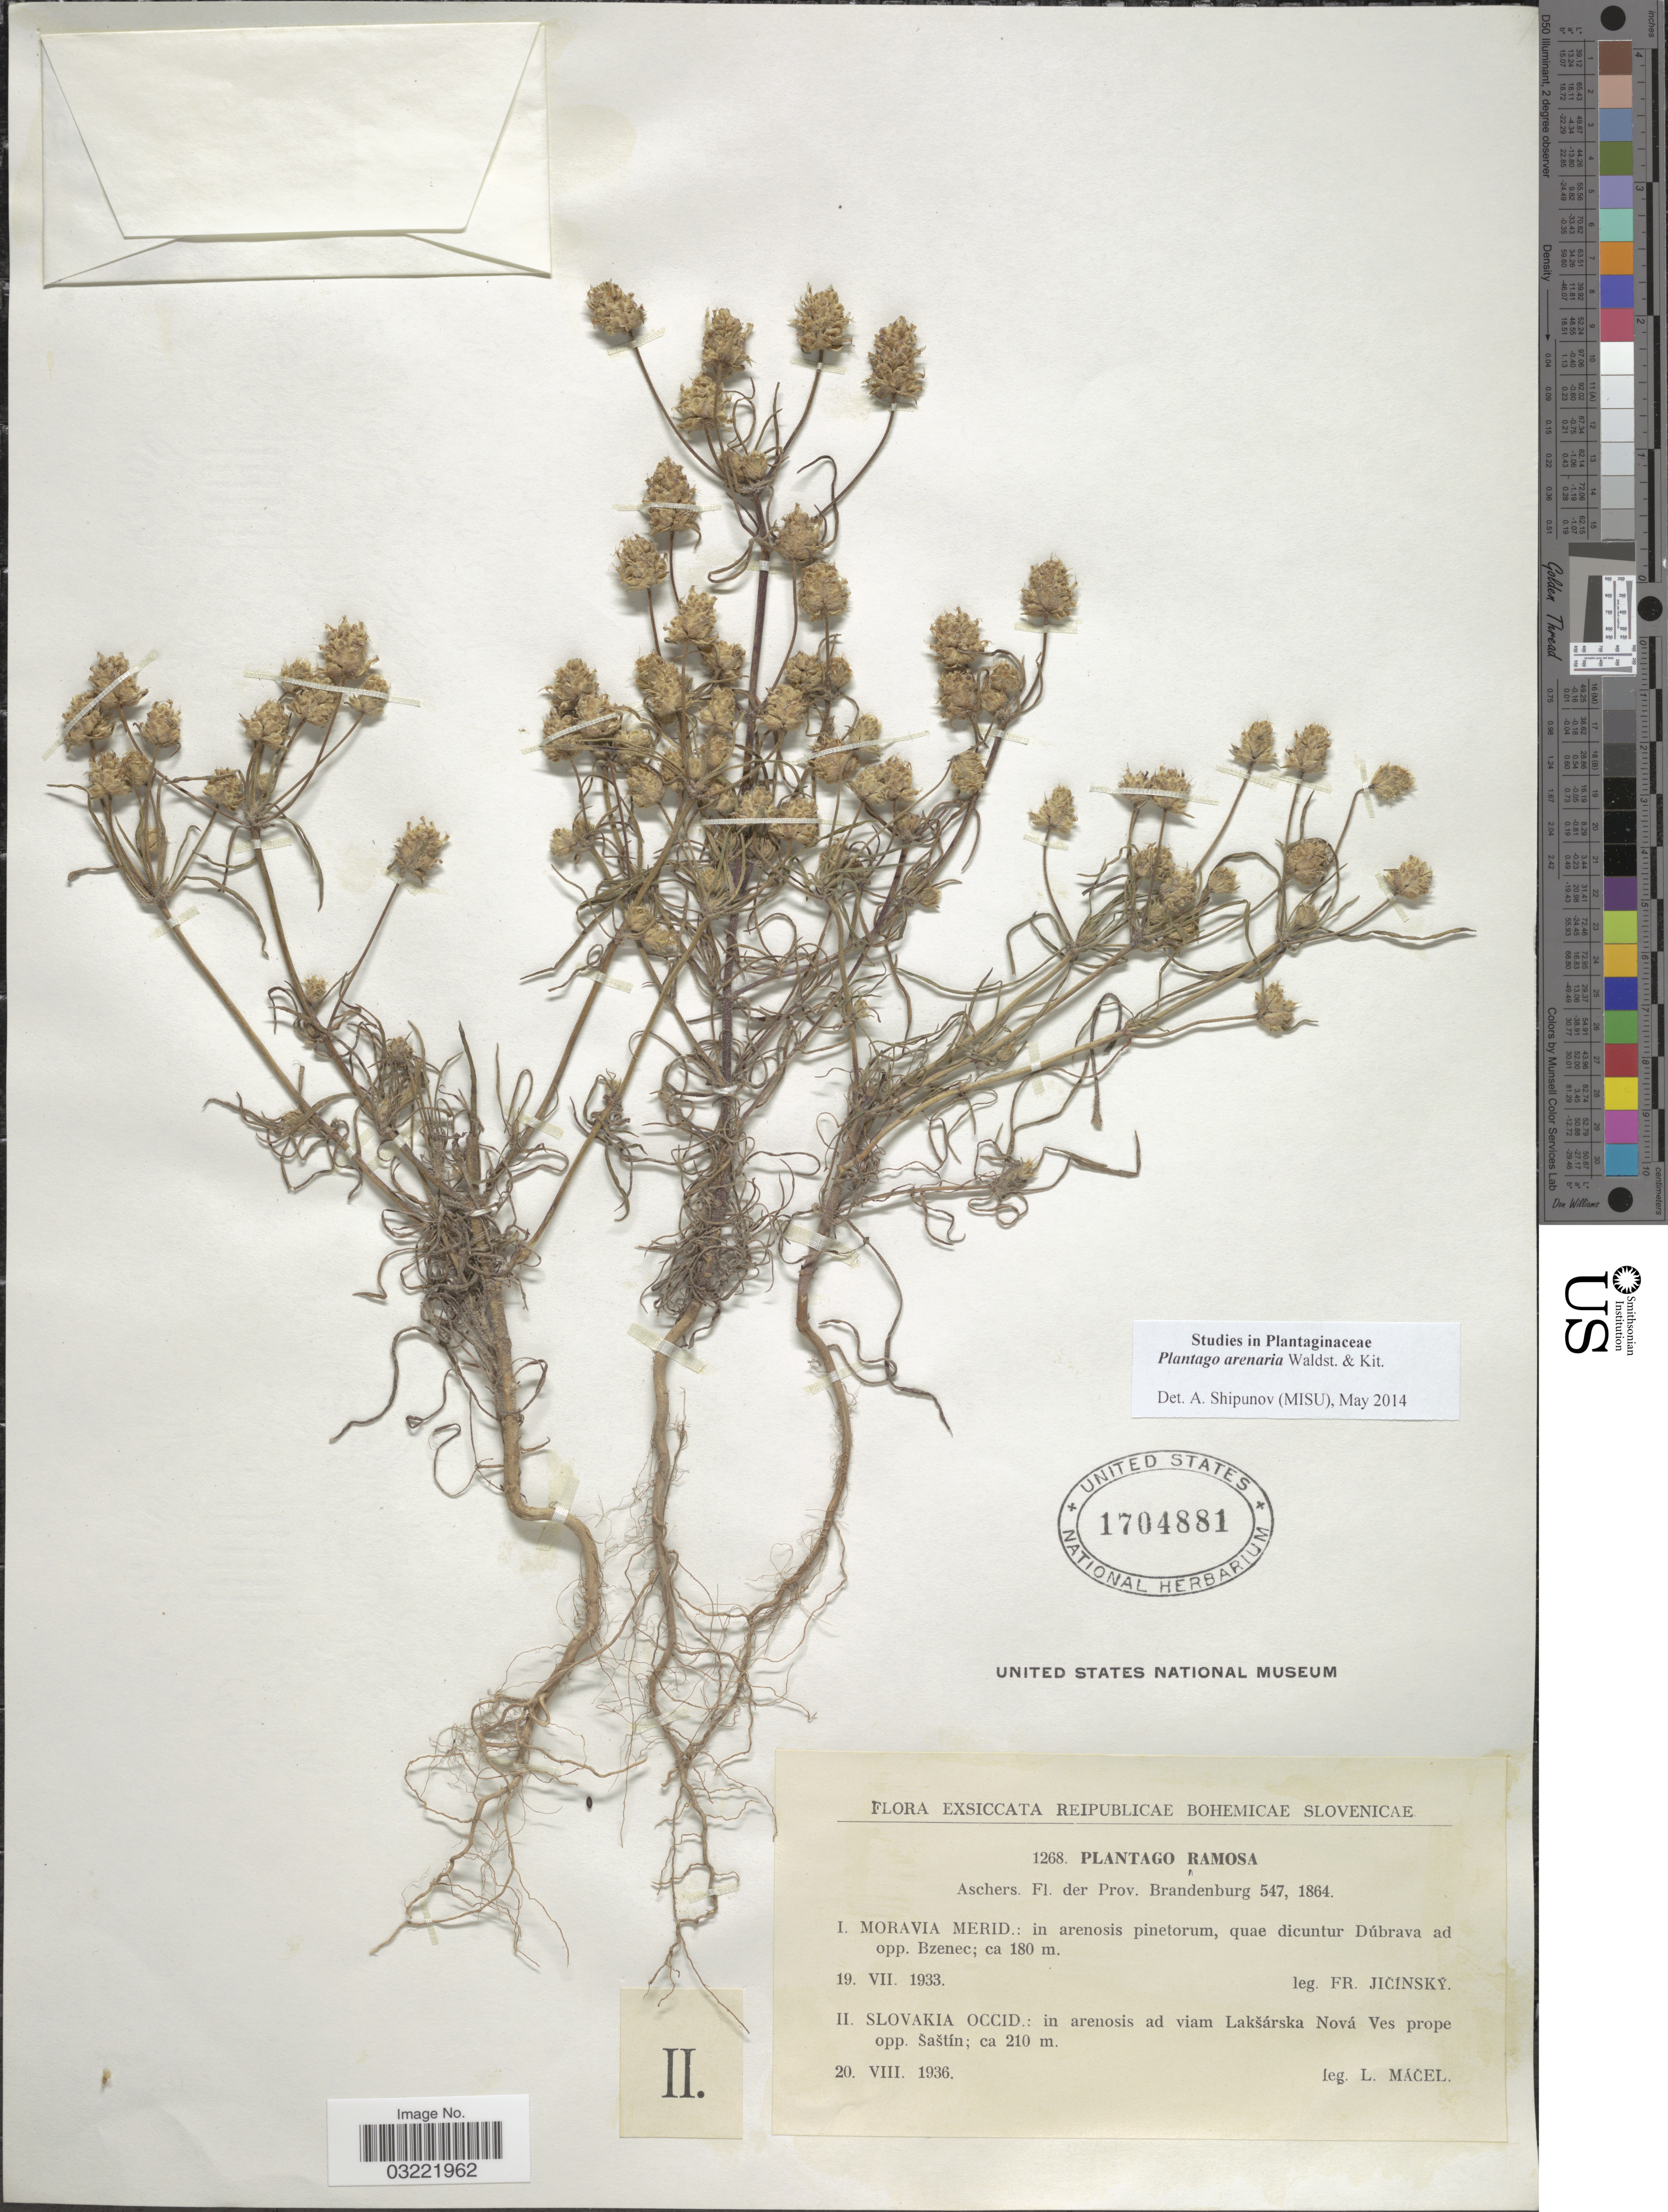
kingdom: Plantae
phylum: Tracheophyta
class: Magnoliopsida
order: Lamiales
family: Plantaginaceae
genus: Plantago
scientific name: Plantago arenaria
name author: Waldst. & Kit.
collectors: L. Macel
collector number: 1268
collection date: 1936-08-20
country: Slovakia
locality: Reipublicae Bohemicae Slovenicae. Slovakia Occid.: in arenosis ad viam Lakšárska Nová Ves prope opp. Šaštín.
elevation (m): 210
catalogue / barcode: US 1704881